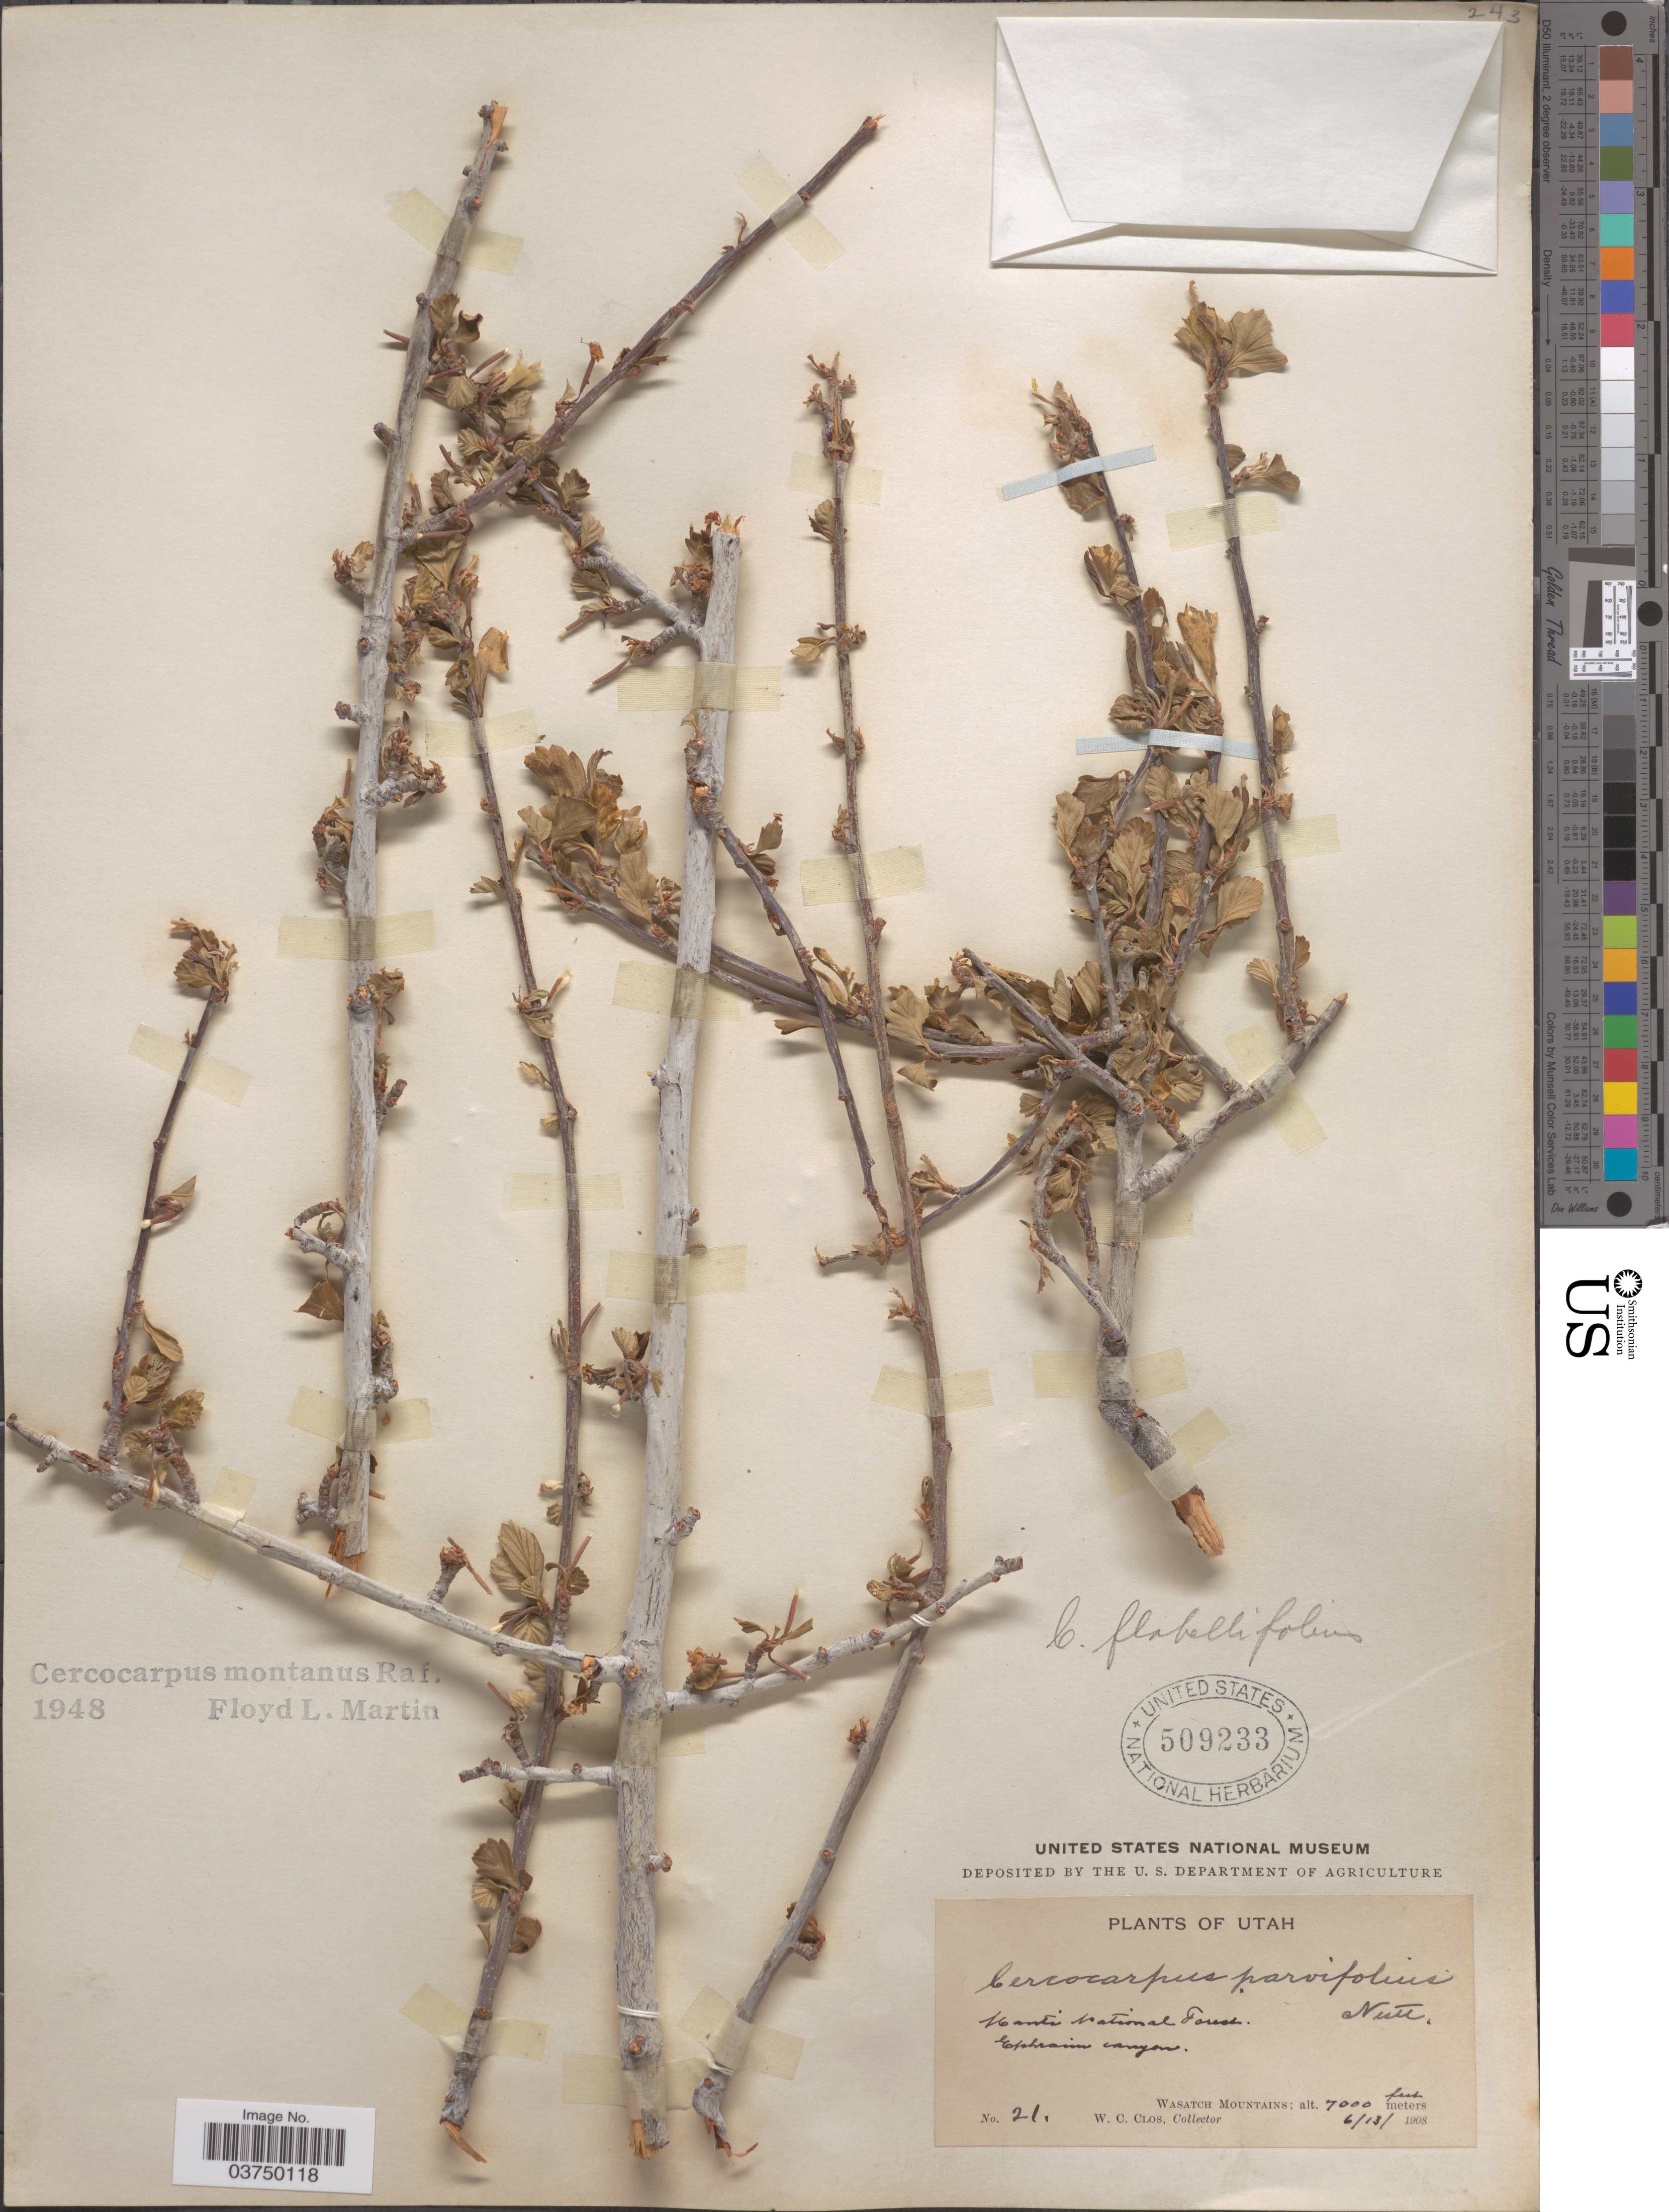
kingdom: Plantae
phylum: Tracheophyta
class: Magnoliopsida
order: Rosales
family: Rosaceae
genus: Cercocarpus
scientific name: Cercocarpus montanus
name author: Raf.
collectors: W. C. Clos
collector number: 21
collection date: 1908-06-13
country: United States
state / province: Utah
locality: Manti National Forest. Ephraim canyon. Wasatch Mountains.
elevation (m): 2134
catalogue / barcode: US 509233